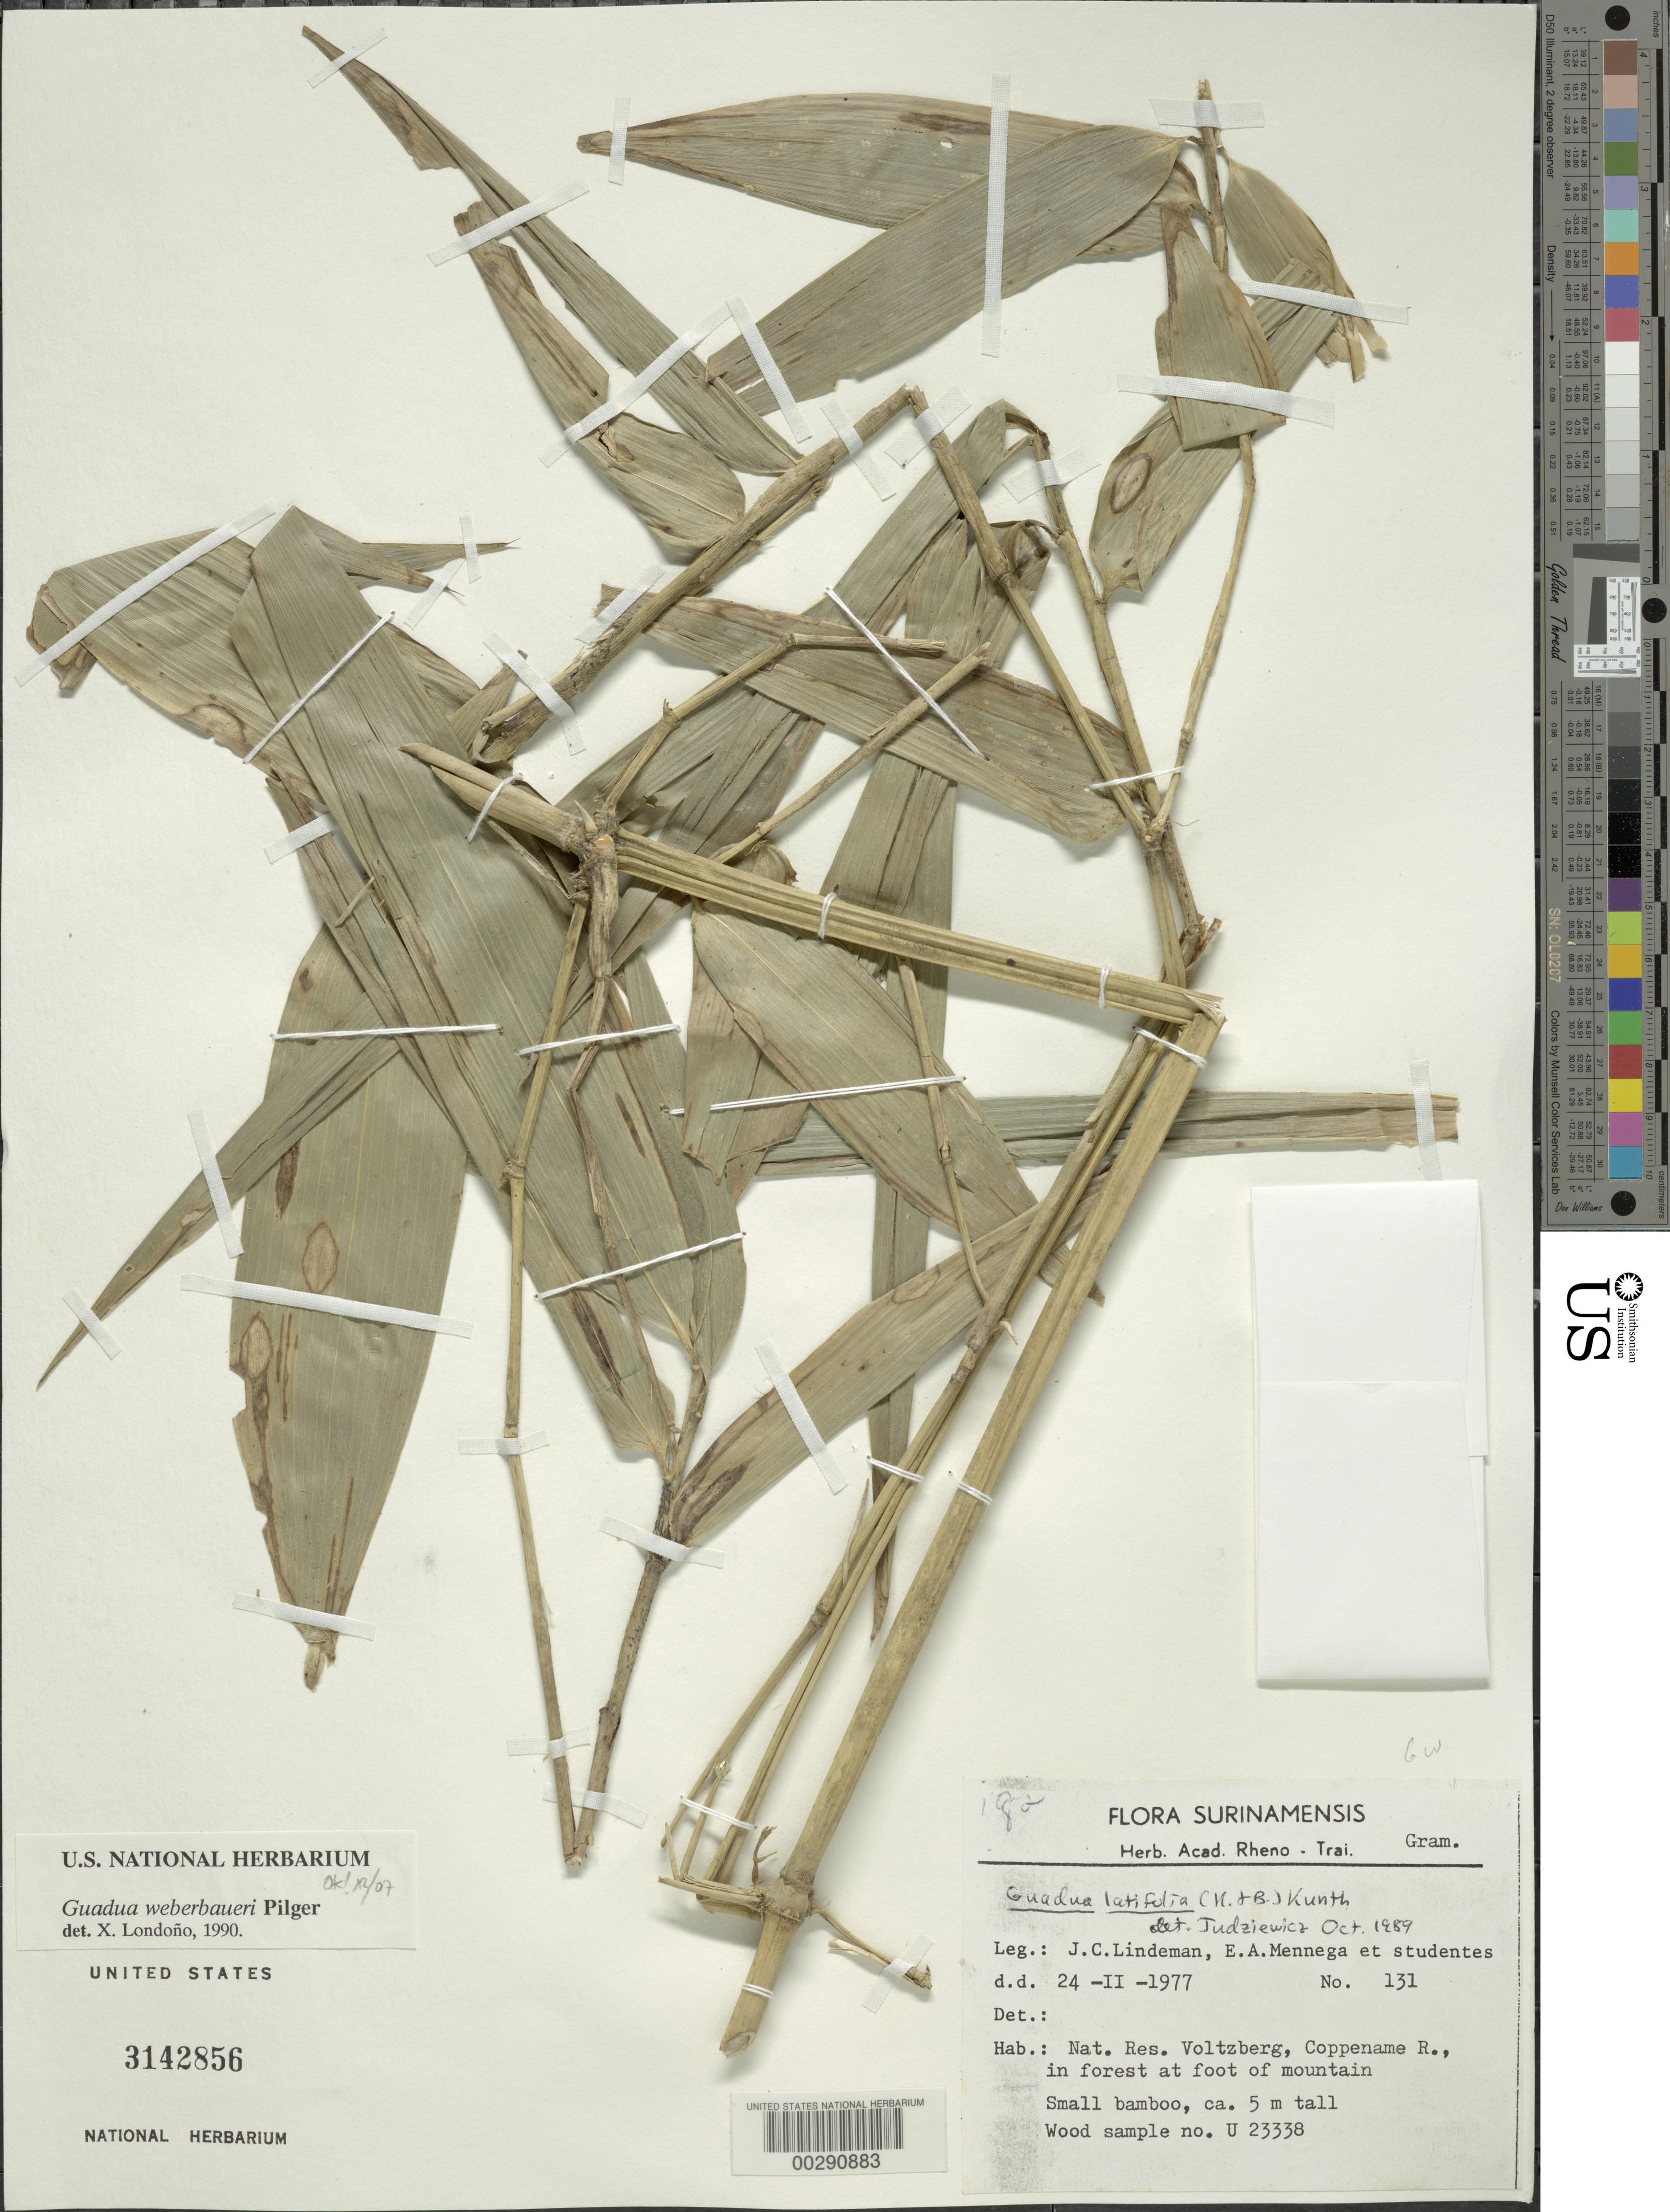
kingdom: Plantae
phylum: Tracheophyta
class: Liliopsida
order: Poales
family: Poaceae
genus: Guadua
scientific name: Guadua weberbaueri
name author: Pilg.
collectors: J. C. Lindeman & E. A. Mennega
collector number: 131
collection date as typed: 24 Feb 1977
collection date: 1977-02-24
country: Suriname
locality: Nat. res. voltzberg, coppename r. at foot of mountain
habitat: Forest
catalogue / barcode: US 3142856